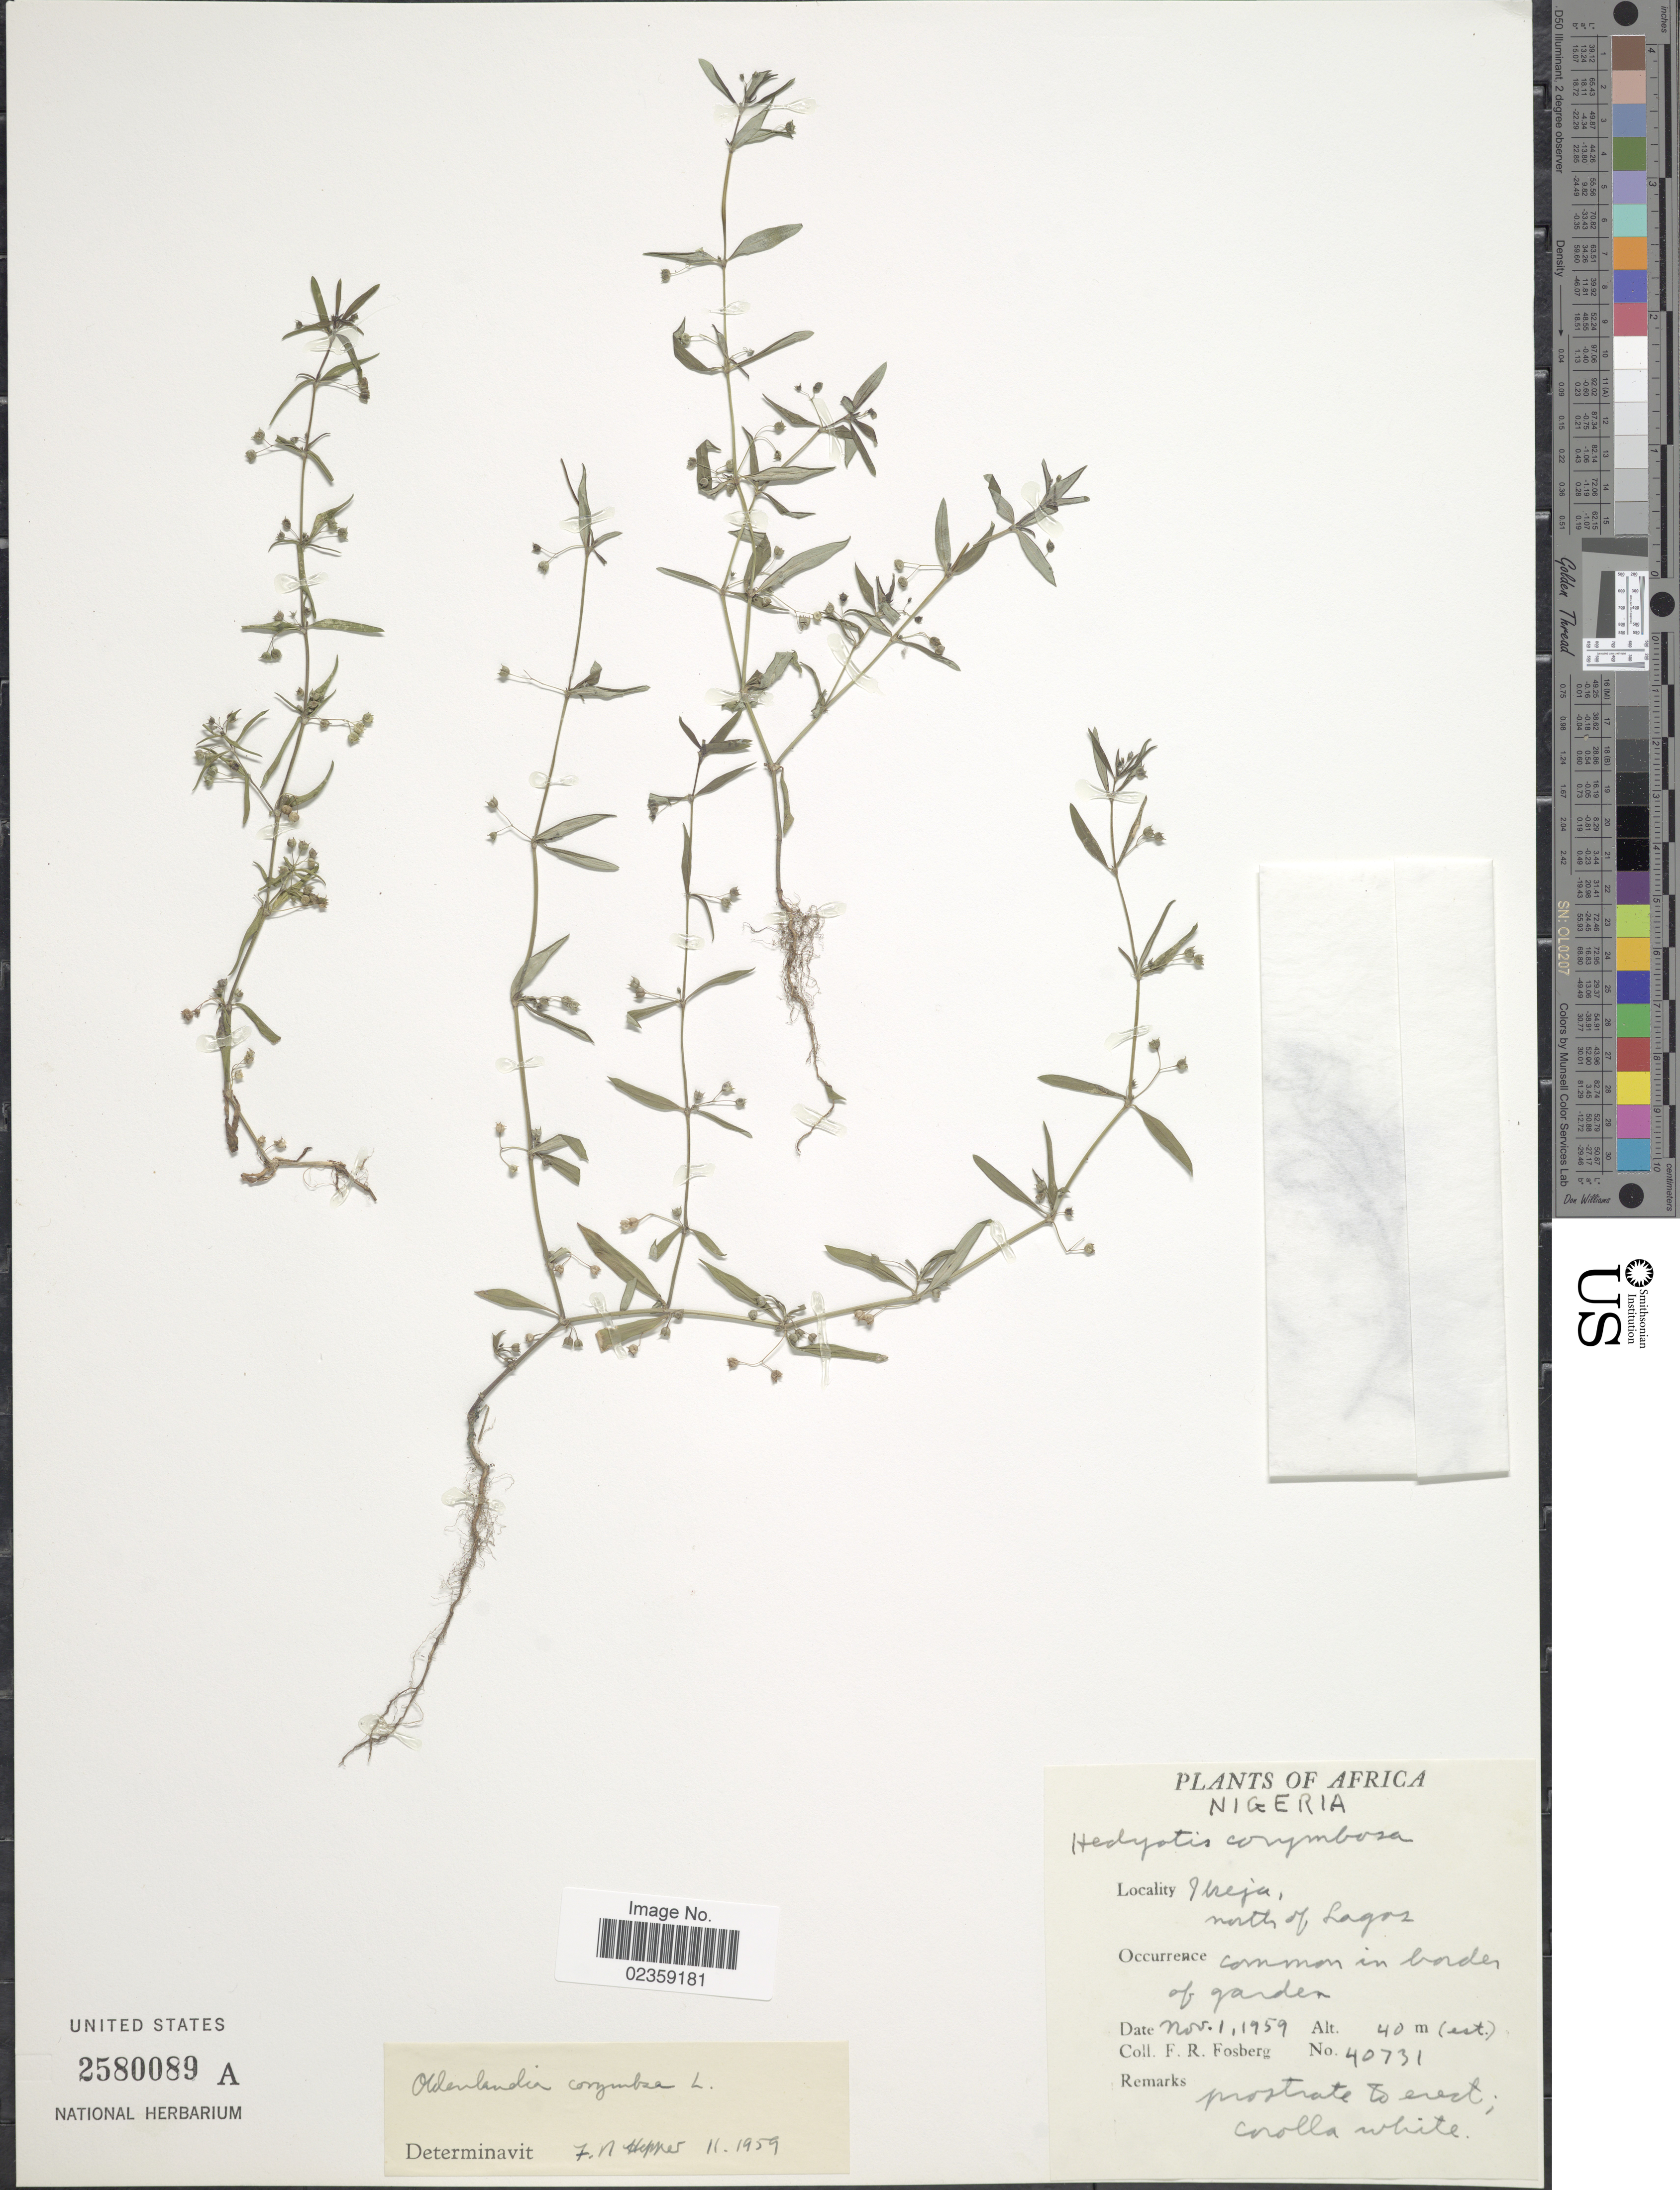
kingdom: Plantae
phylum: Tracheophyta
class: Magnoliopsida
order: Gentianales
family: Rubiaceae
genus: Oldenlandia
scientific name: Oldenlandia corymbosa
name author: L.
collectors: F. R. Fosberg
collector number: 40731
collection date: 1959-11-01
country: Nigeria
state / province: Lagos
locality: Ineja, north of Lagos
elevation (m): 40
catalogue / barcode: US 2580089A